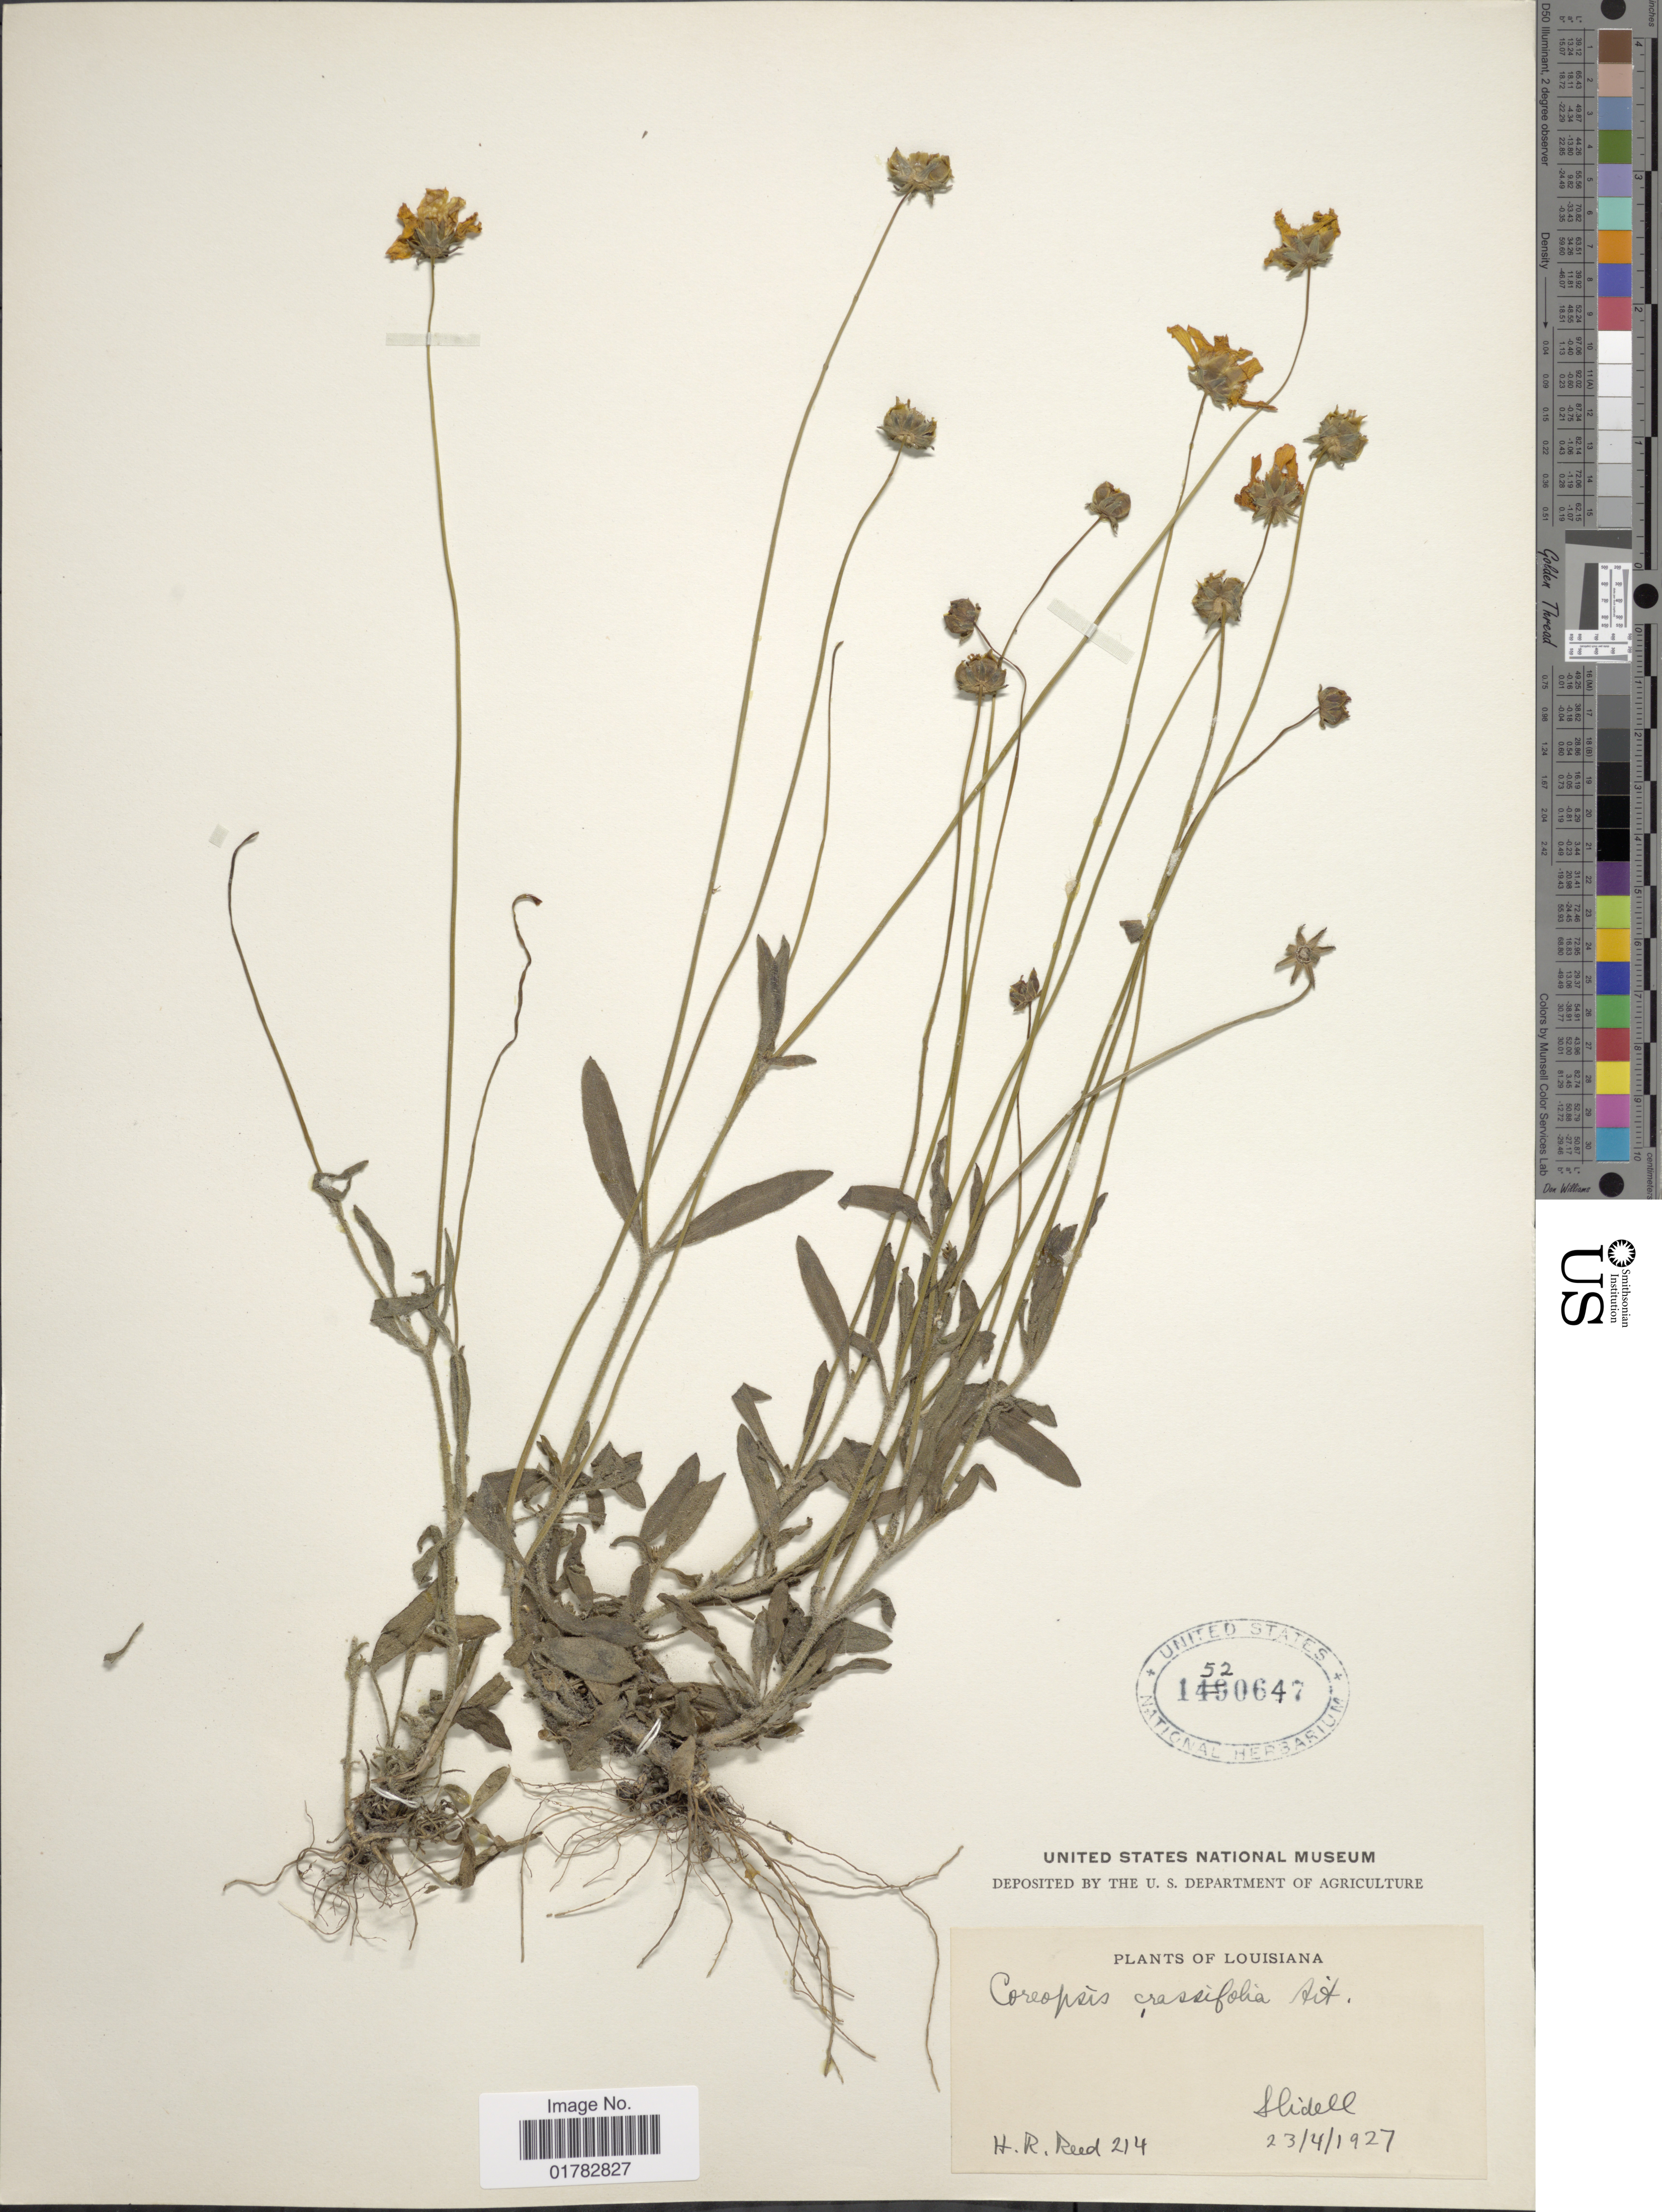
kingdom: Plantae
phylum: Tracheophyta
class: Magnoliopsida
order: Asterales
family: Asteraceae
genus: Coreopsis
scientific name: Coreopsis lanceolata var. villosa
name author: Michx.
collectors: H. Reed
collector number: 214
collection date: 1927-04-23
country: United States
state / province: Louisiana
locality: Slidell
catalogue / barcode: US 1520647